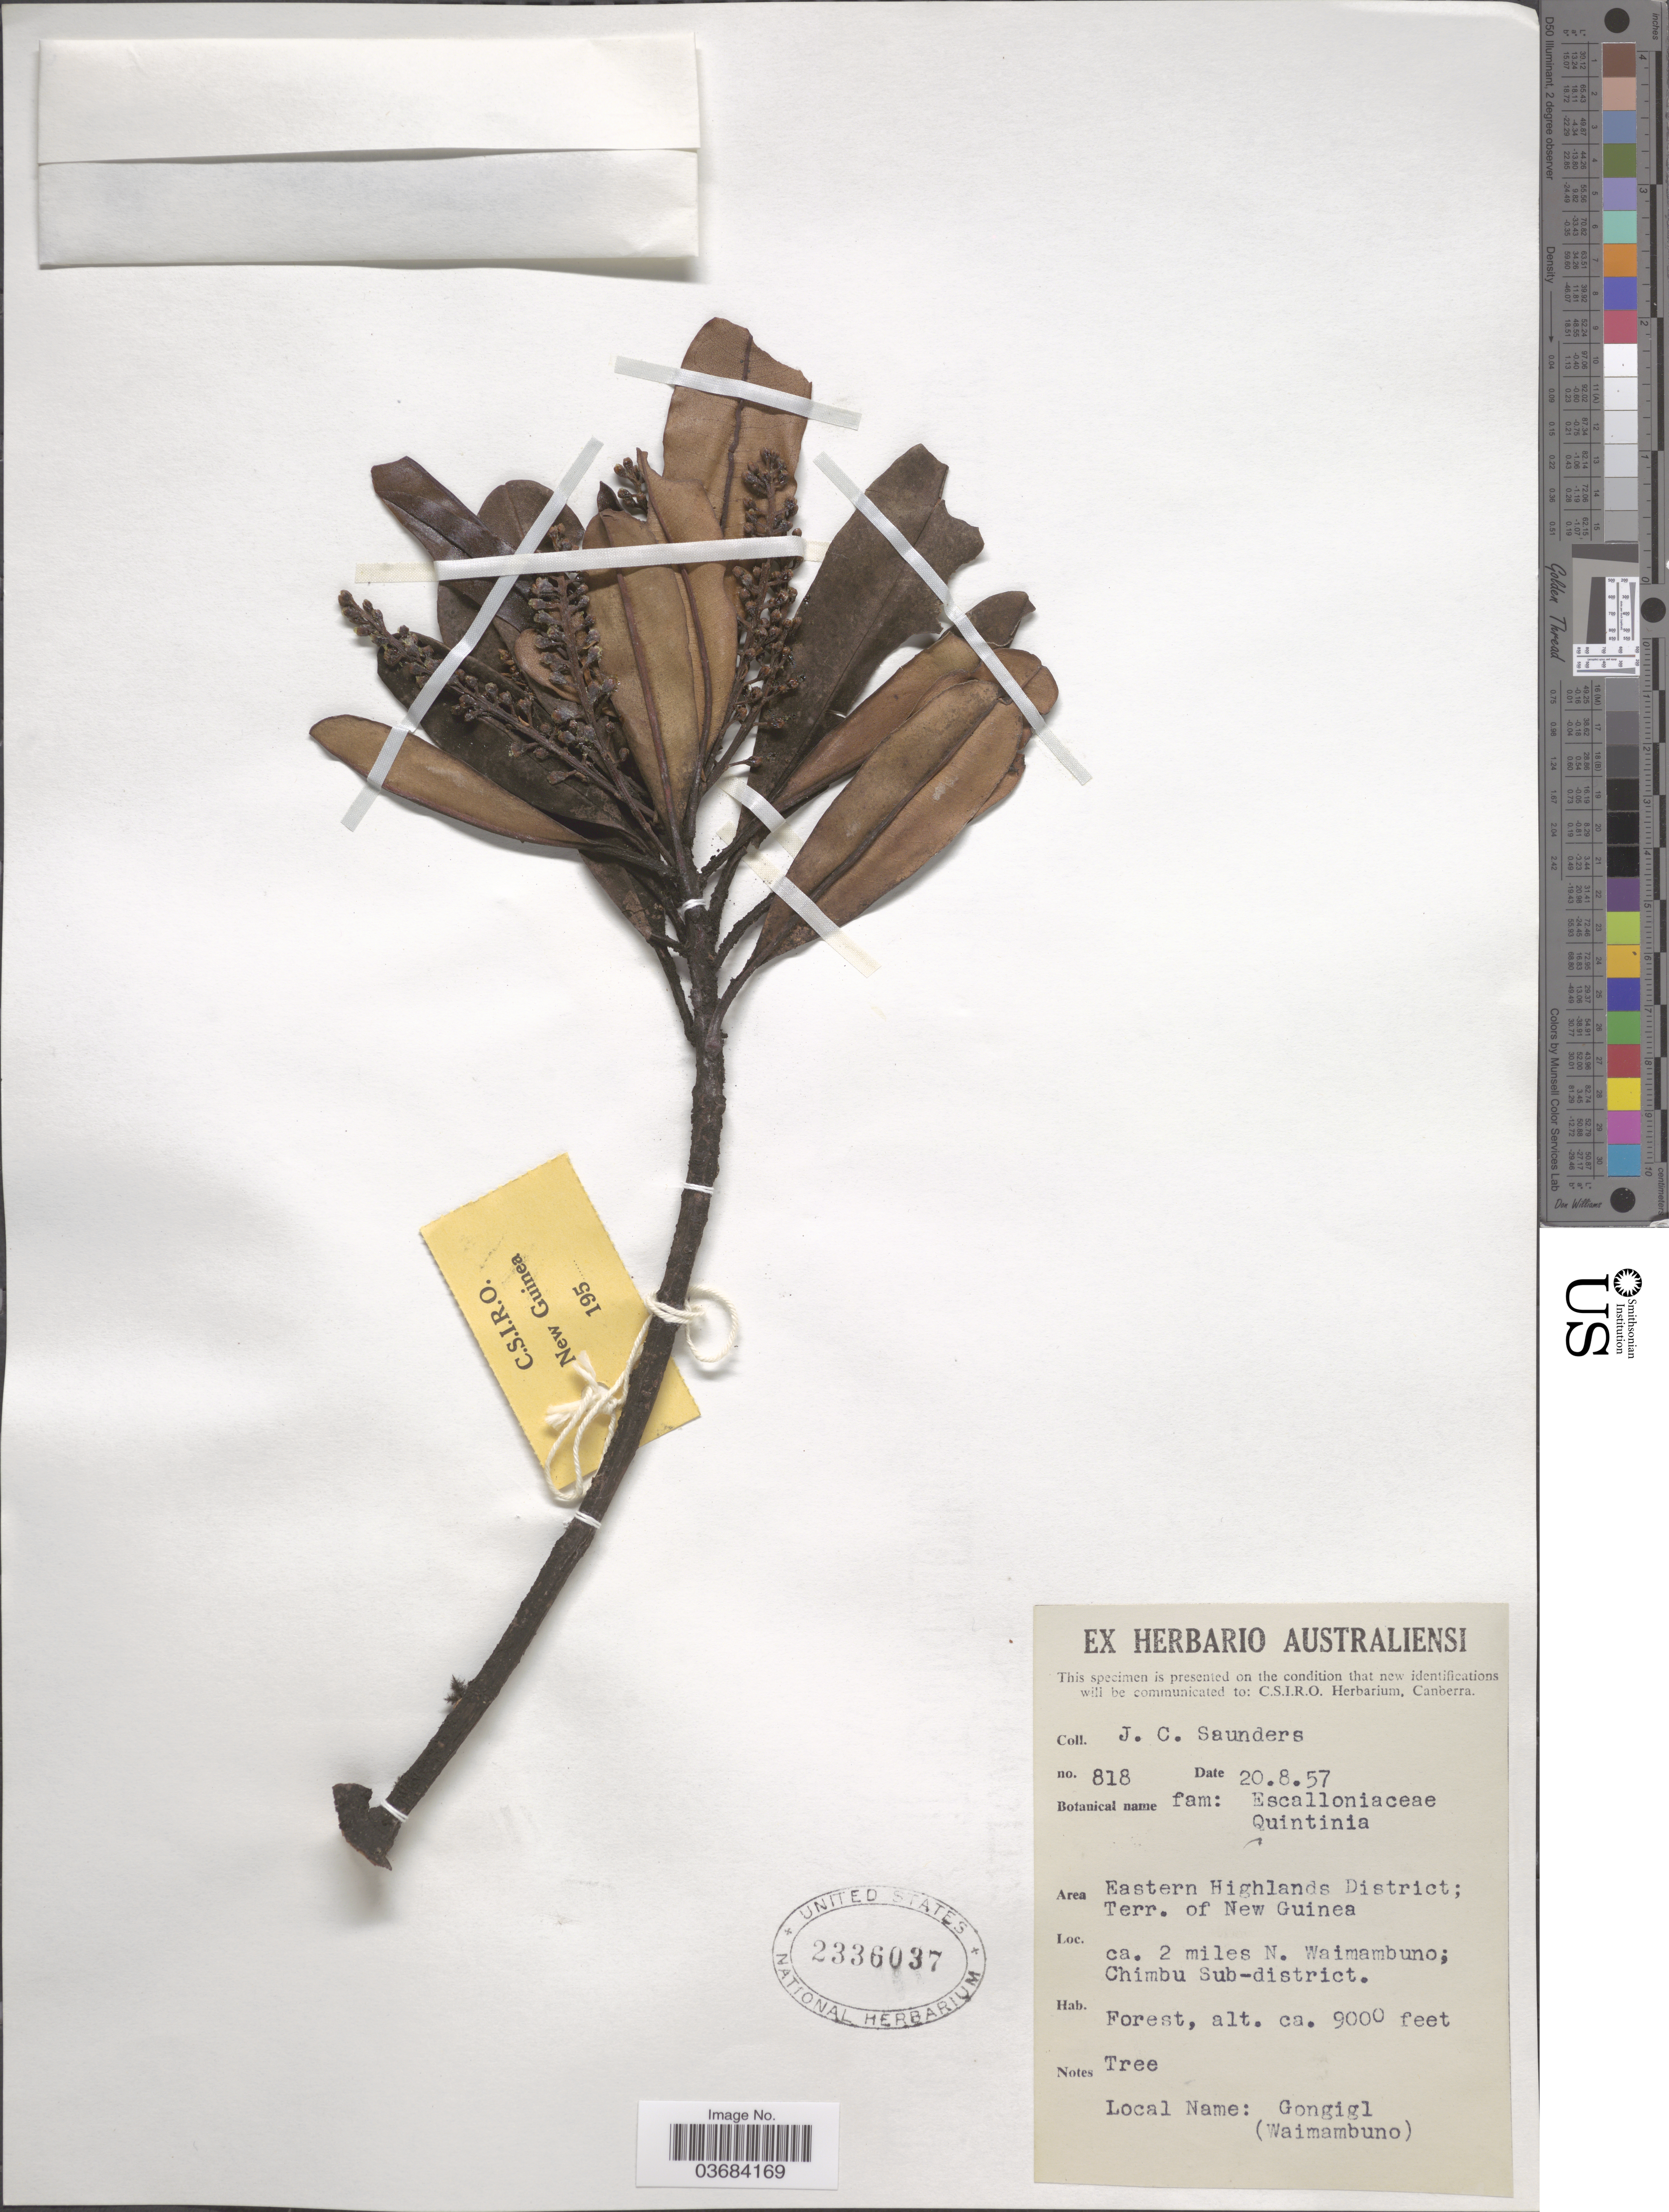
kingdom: Plantae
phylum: Tracheophyta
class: Magnoliopsida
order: Paracryphiales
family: Paracryphiaceae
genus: Quintinia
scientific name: Quintinia sp.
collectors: J. C. Saunders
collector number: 818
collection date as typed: Transcribed d/m/y: 20/8/57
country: Papua New Guinea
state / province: Chimbu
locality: Area Eastern Highlands District; Terr. New Guinea. Ca. 2 miles N. Waimambuno; Chimbu Sub-district.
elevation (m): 2743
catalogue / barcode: US 2336037